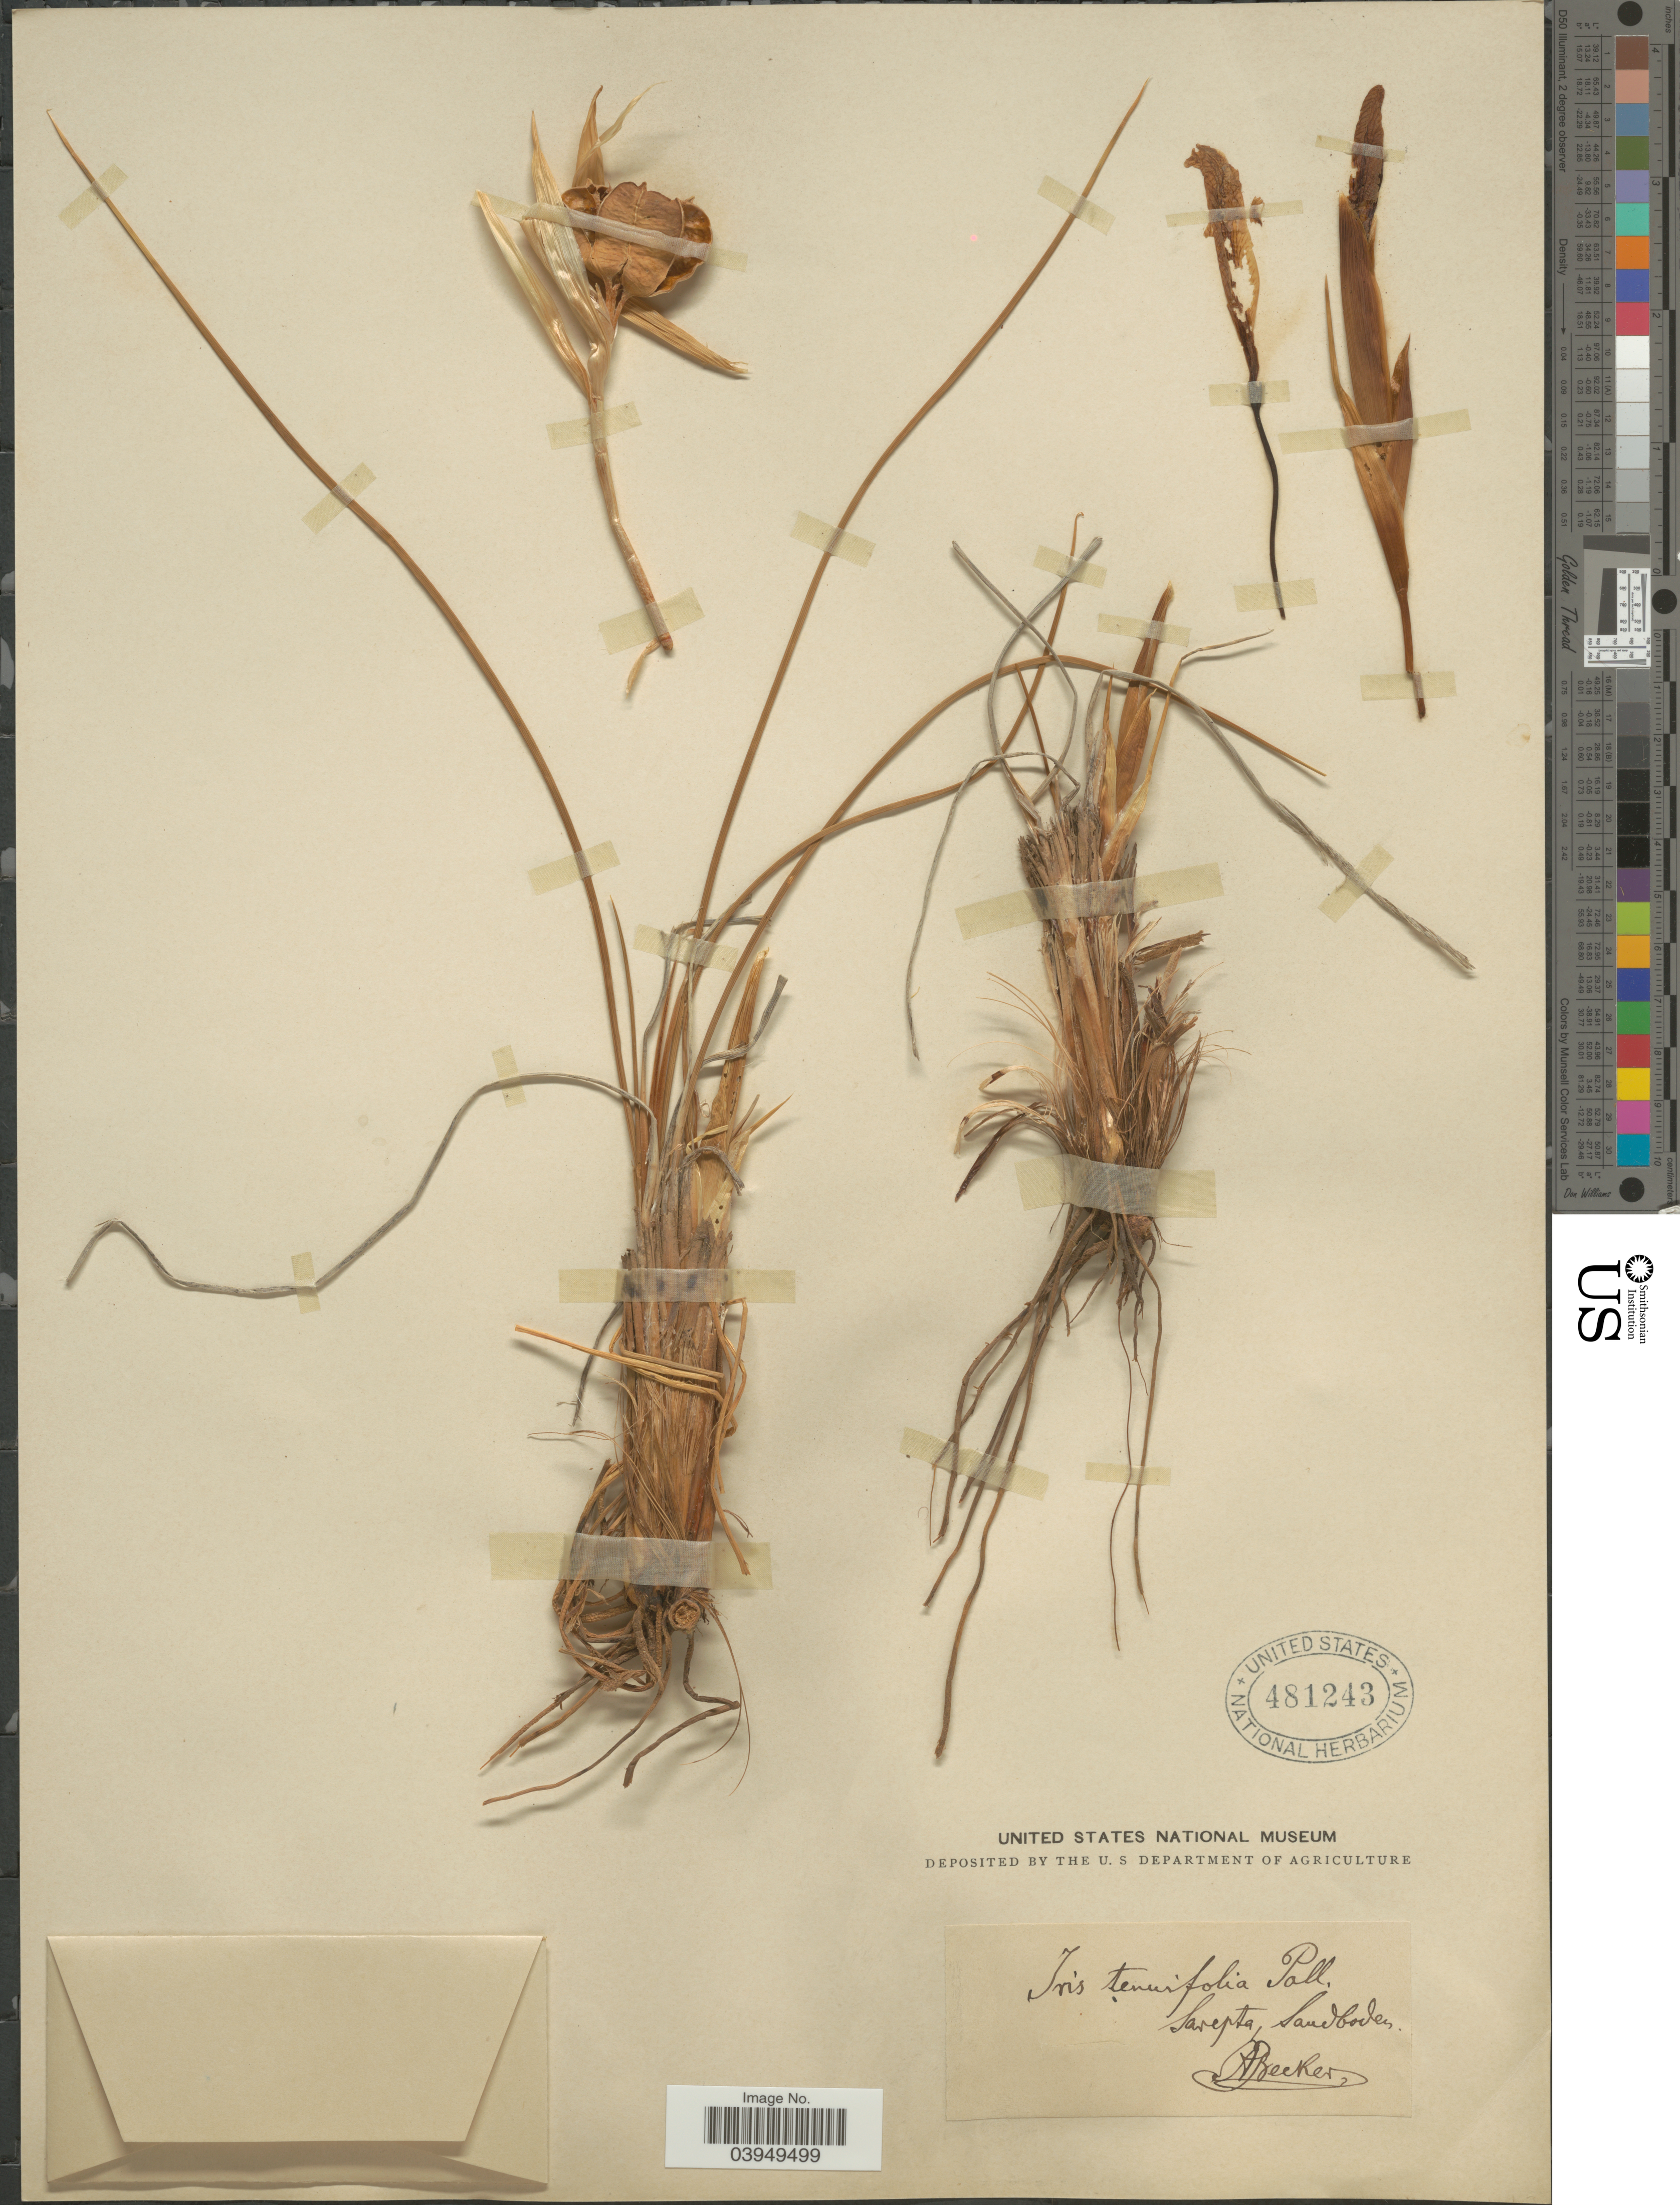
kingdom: Plantae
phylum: Tracheophyta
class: Liliopsida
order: Asparagales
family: Iridaceae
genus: Iris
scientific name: Iris tenuifolia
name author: Pall.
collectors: A. Becker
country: Russian Federation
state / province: Volgograd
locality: Sarepta, Sandboden.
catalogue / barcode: US 481243